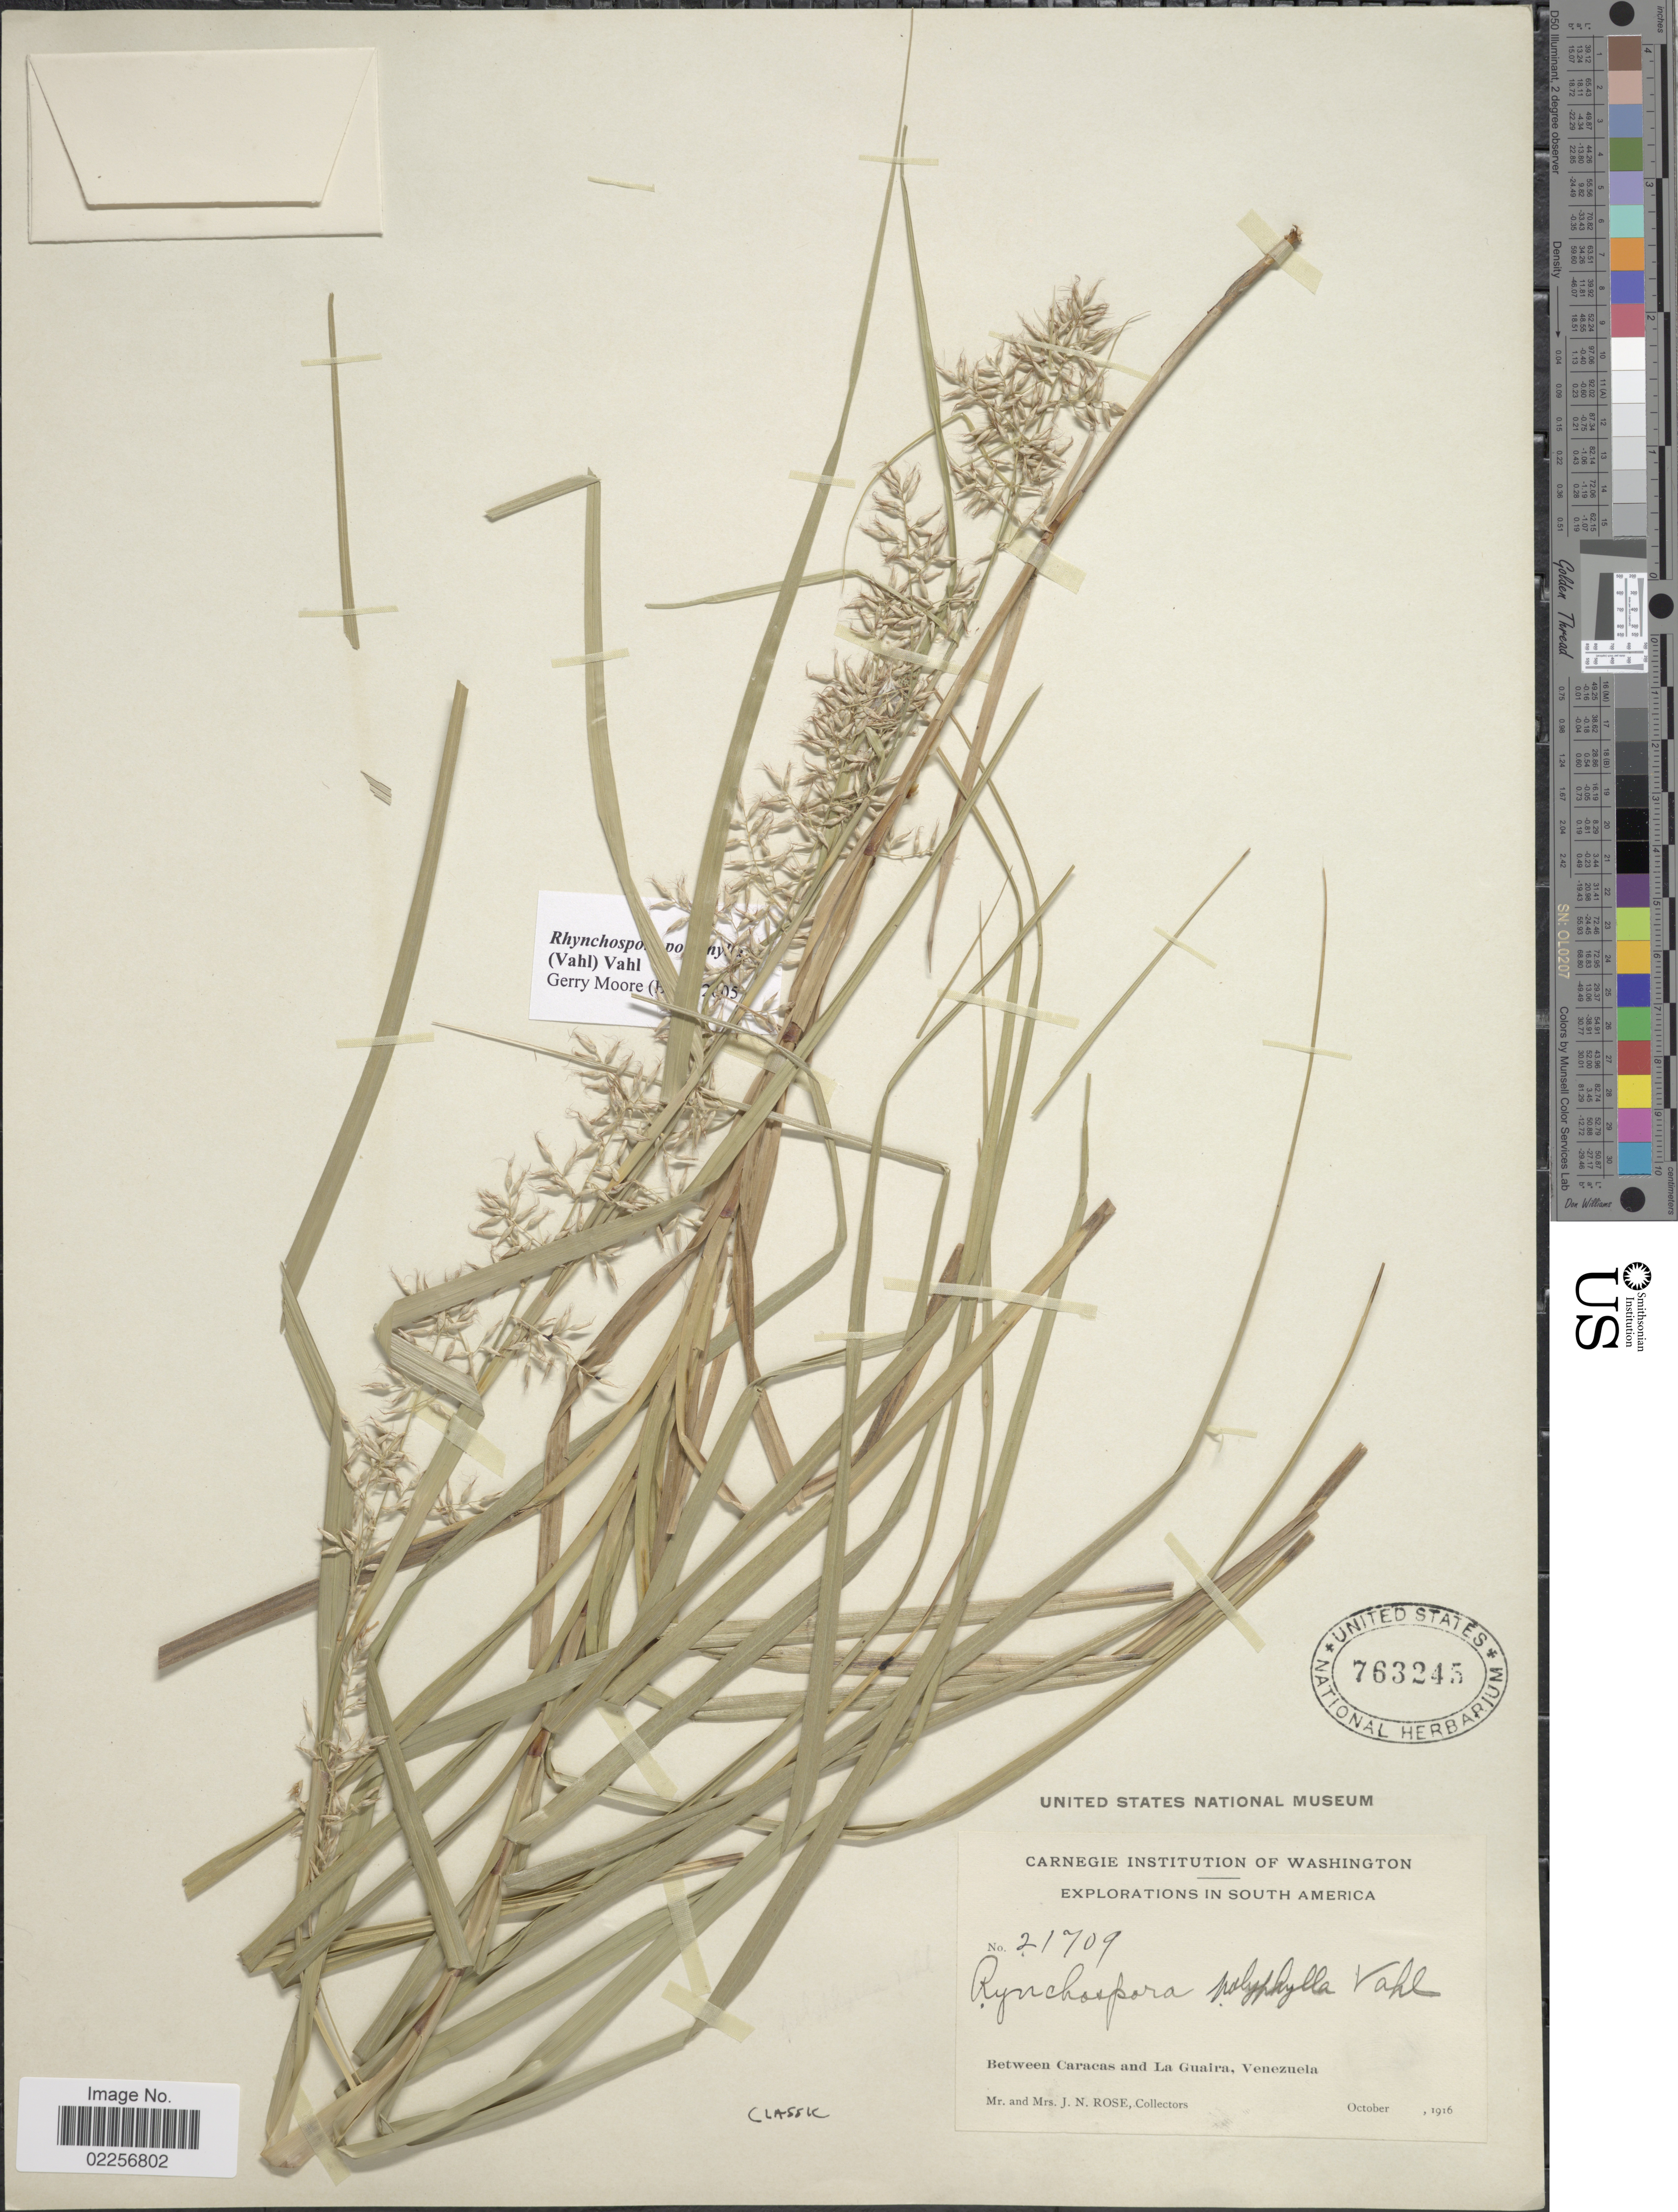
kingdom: Plantae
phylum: Tracheophyta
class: Liliopsida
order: Poales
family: Cyperaceae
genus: Rhynchospora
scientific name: Rhynchospora polyphylla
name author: (Vahl) Vahl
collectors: J. N. Rose & L. B. Rose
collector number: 21709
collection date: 1916-10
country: Venezuela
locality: Between Caracas and La Guaira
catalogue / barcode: US 763245